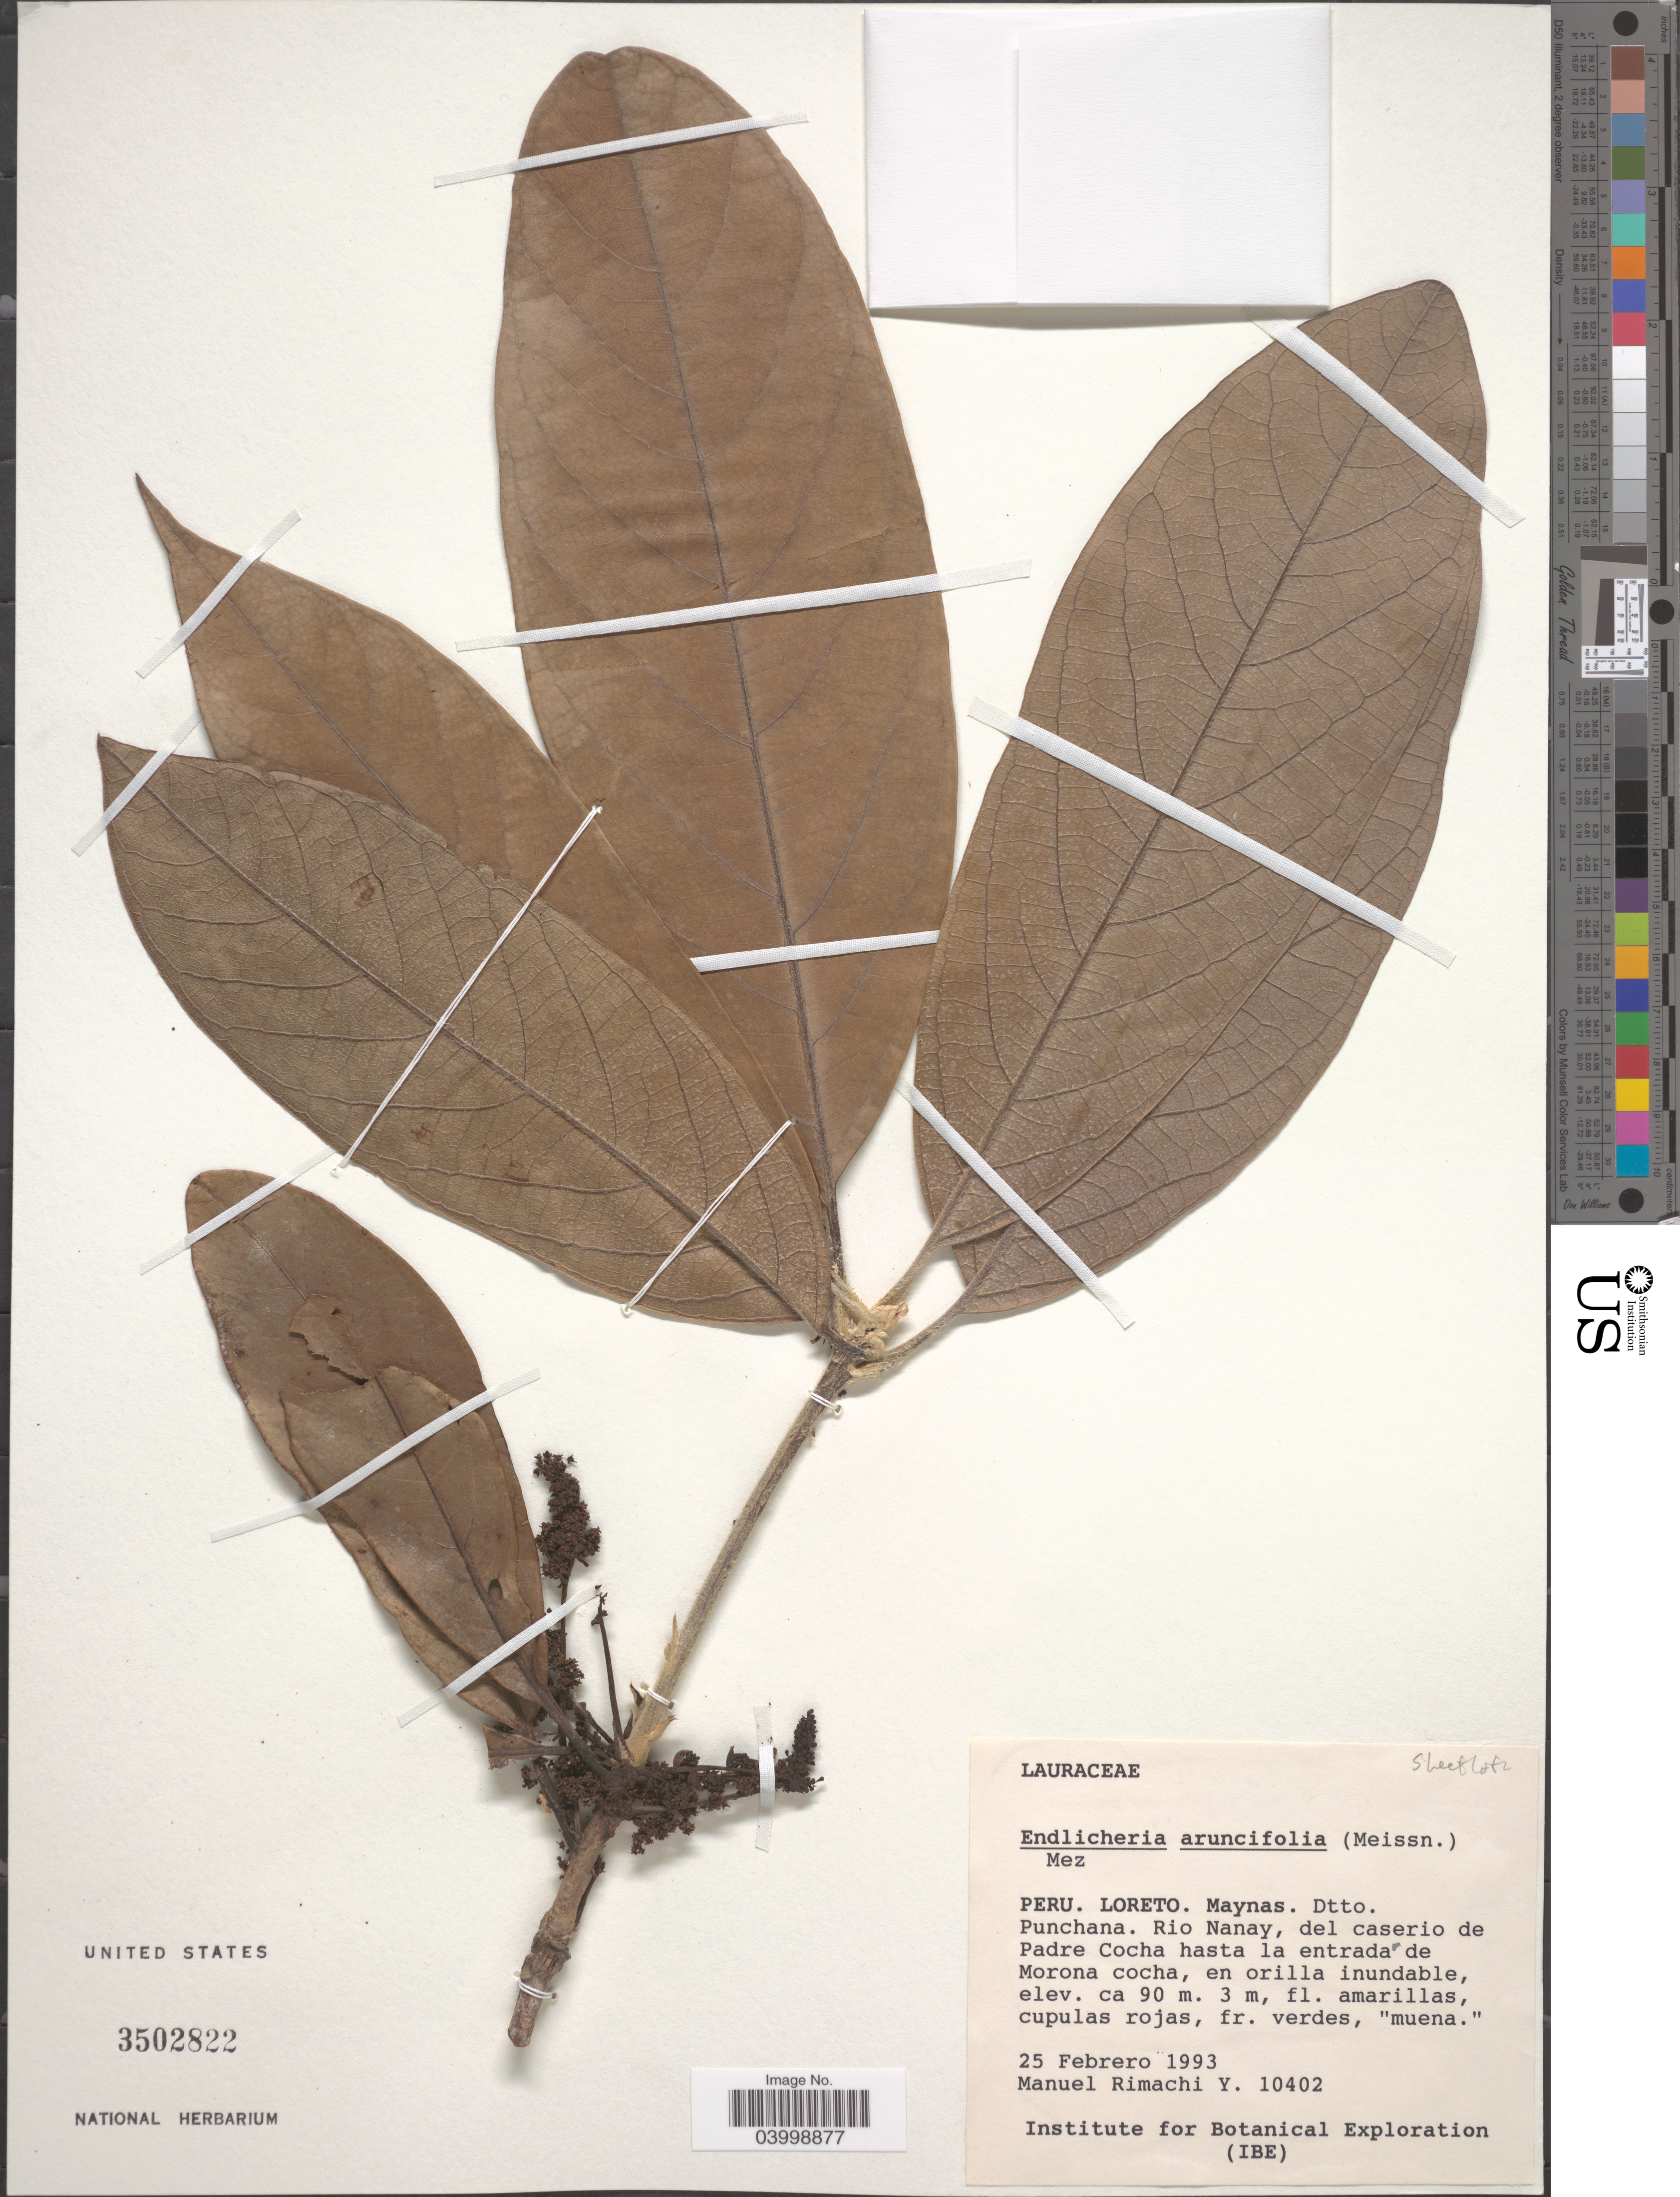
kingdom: Plantae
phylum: Tracheophyta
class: Magnoliopsida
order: Laurales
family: Lauraceae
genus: Endlicheria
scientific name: Endlicheria arunciflora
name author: (Meisn.) Mez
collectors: M. Rimachi Y.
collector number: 10402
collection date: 1993-02-25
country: Peru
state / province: Loreto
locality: Maynas. Dtto. Punchana. Rio Nanay, del caserio de Padre Cocha hasta la entrada de Morona Cocha.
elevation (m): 90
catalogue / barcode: US 3502822